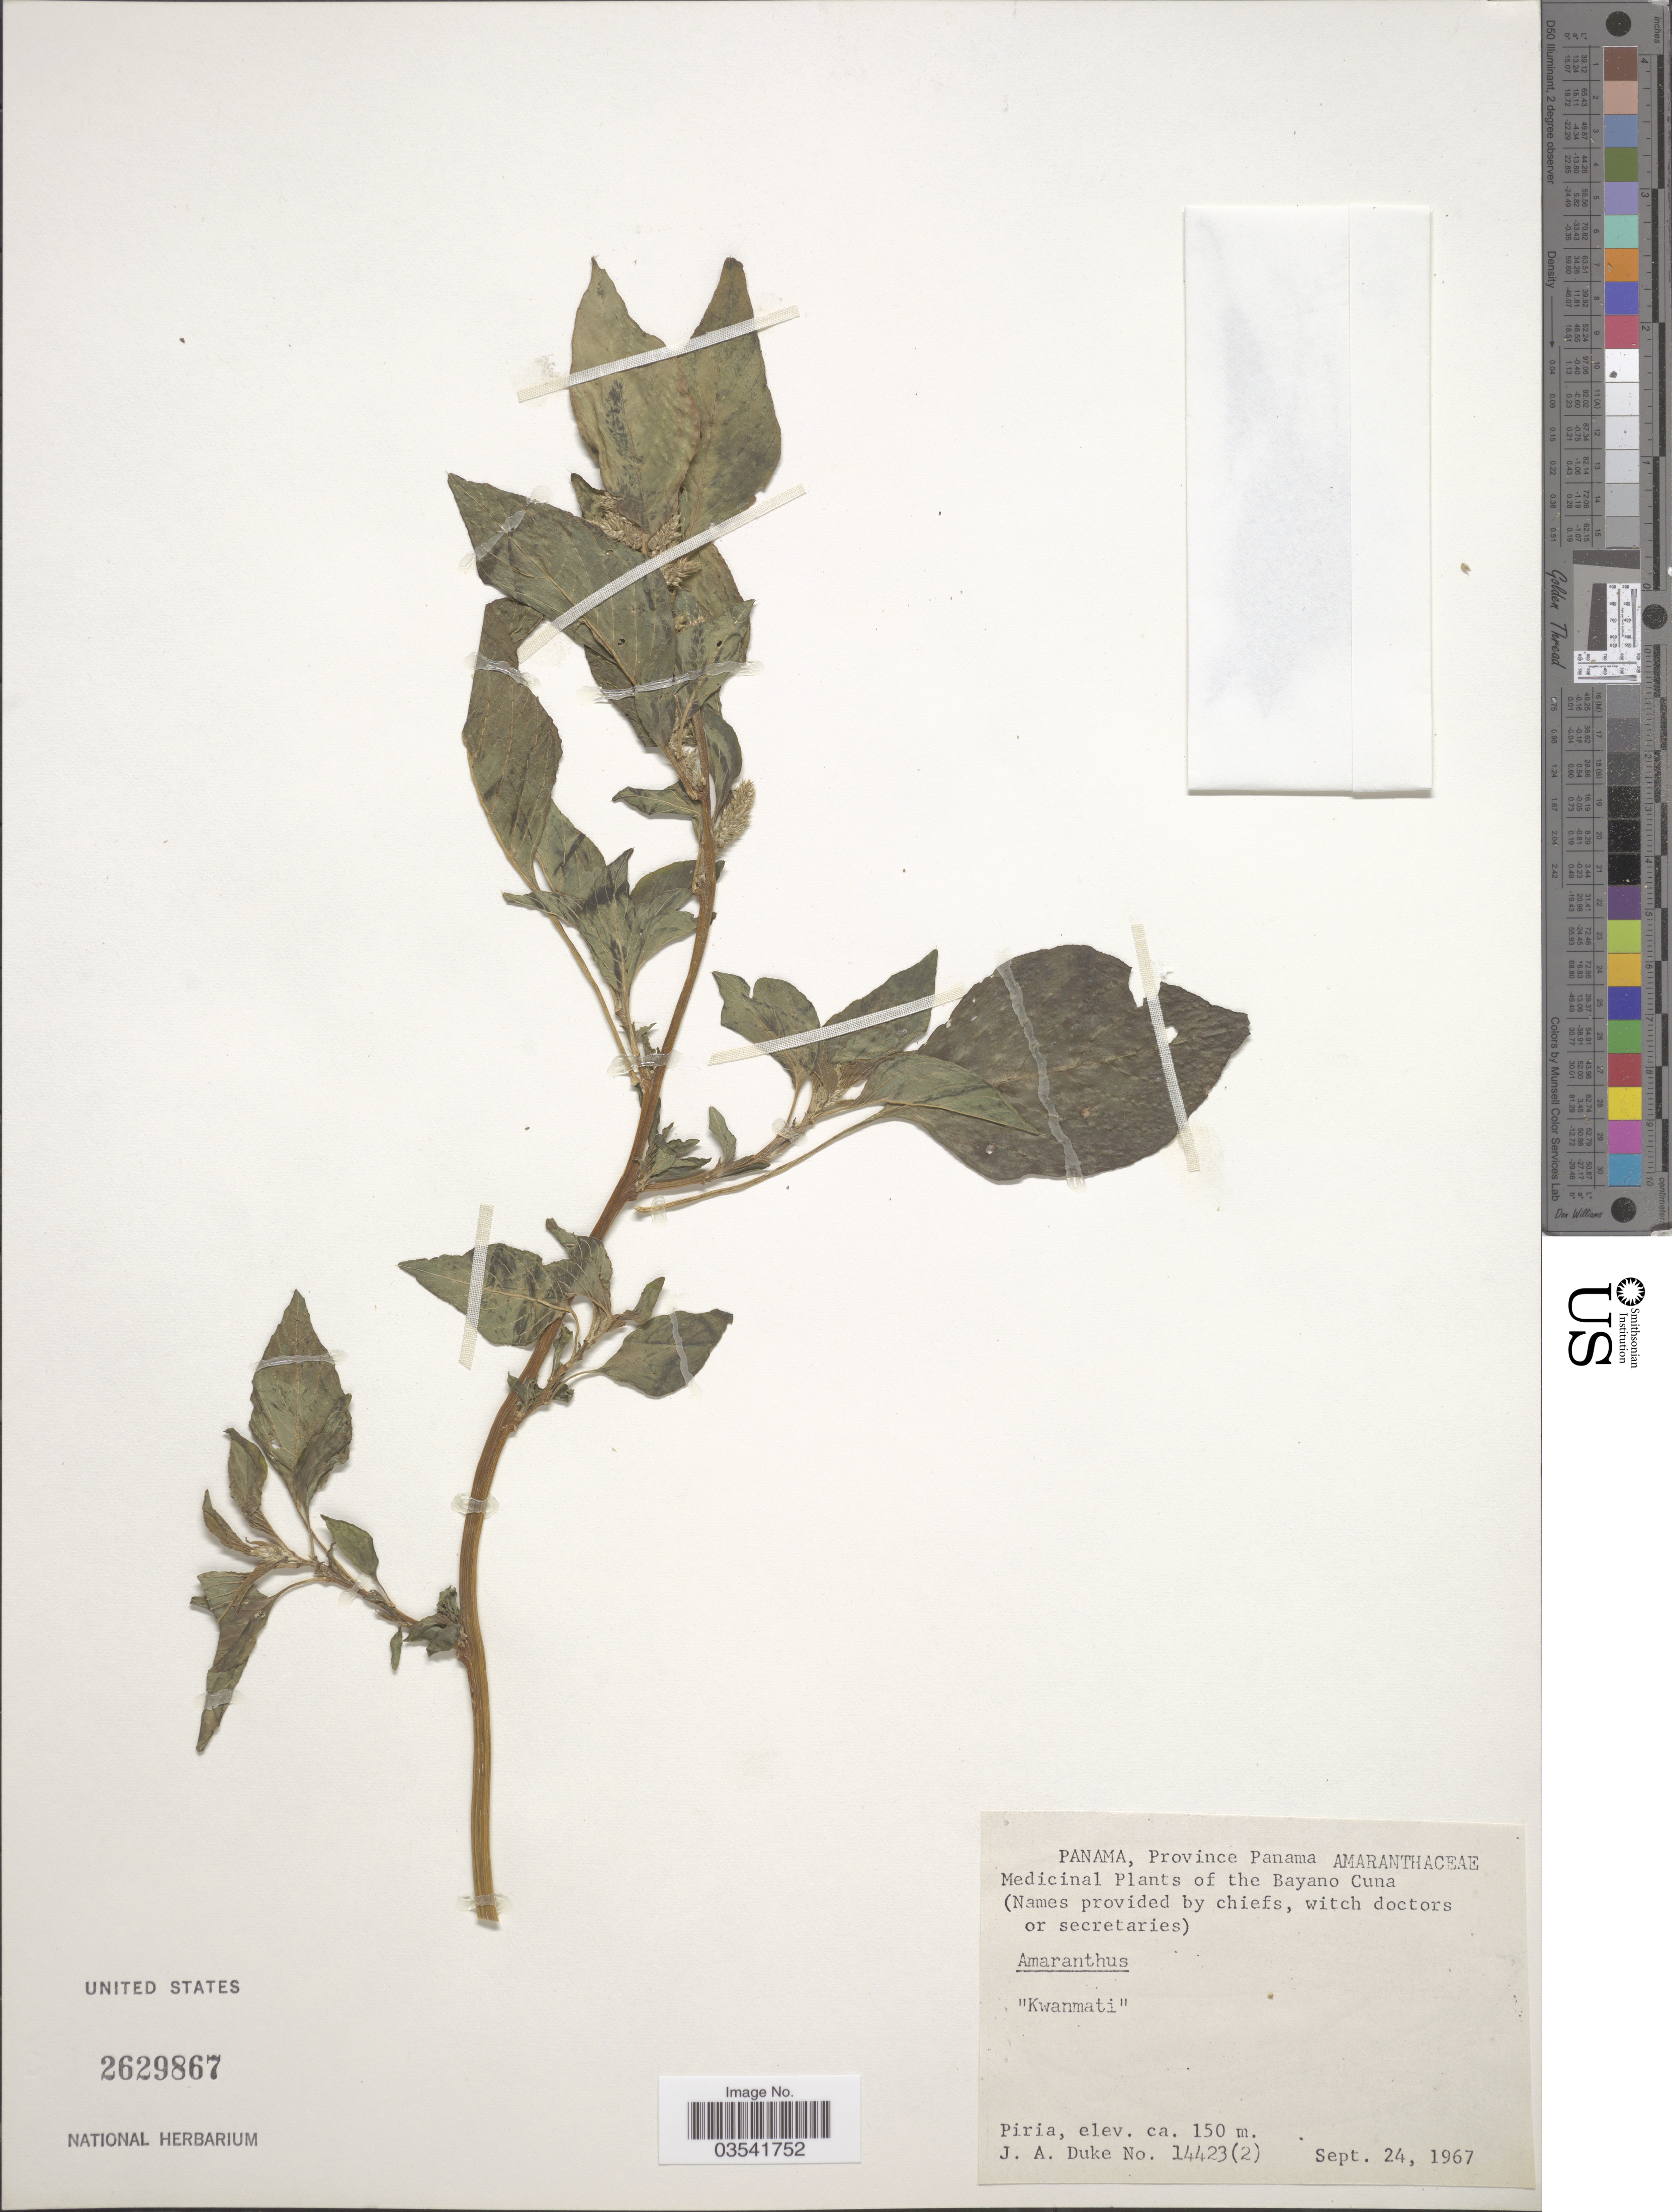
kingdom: Plantae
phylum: Tracheophyta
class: Magnoliopsida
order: Caryophyllales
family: Amaranthaceae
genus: Amaranthus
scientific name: Amaranthus sp.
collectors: J. A. Duke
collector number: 14423(2)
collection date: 1967-09-24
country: Panama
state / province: Panamá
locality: The Bayano Cuna.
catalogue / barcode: US 2629867